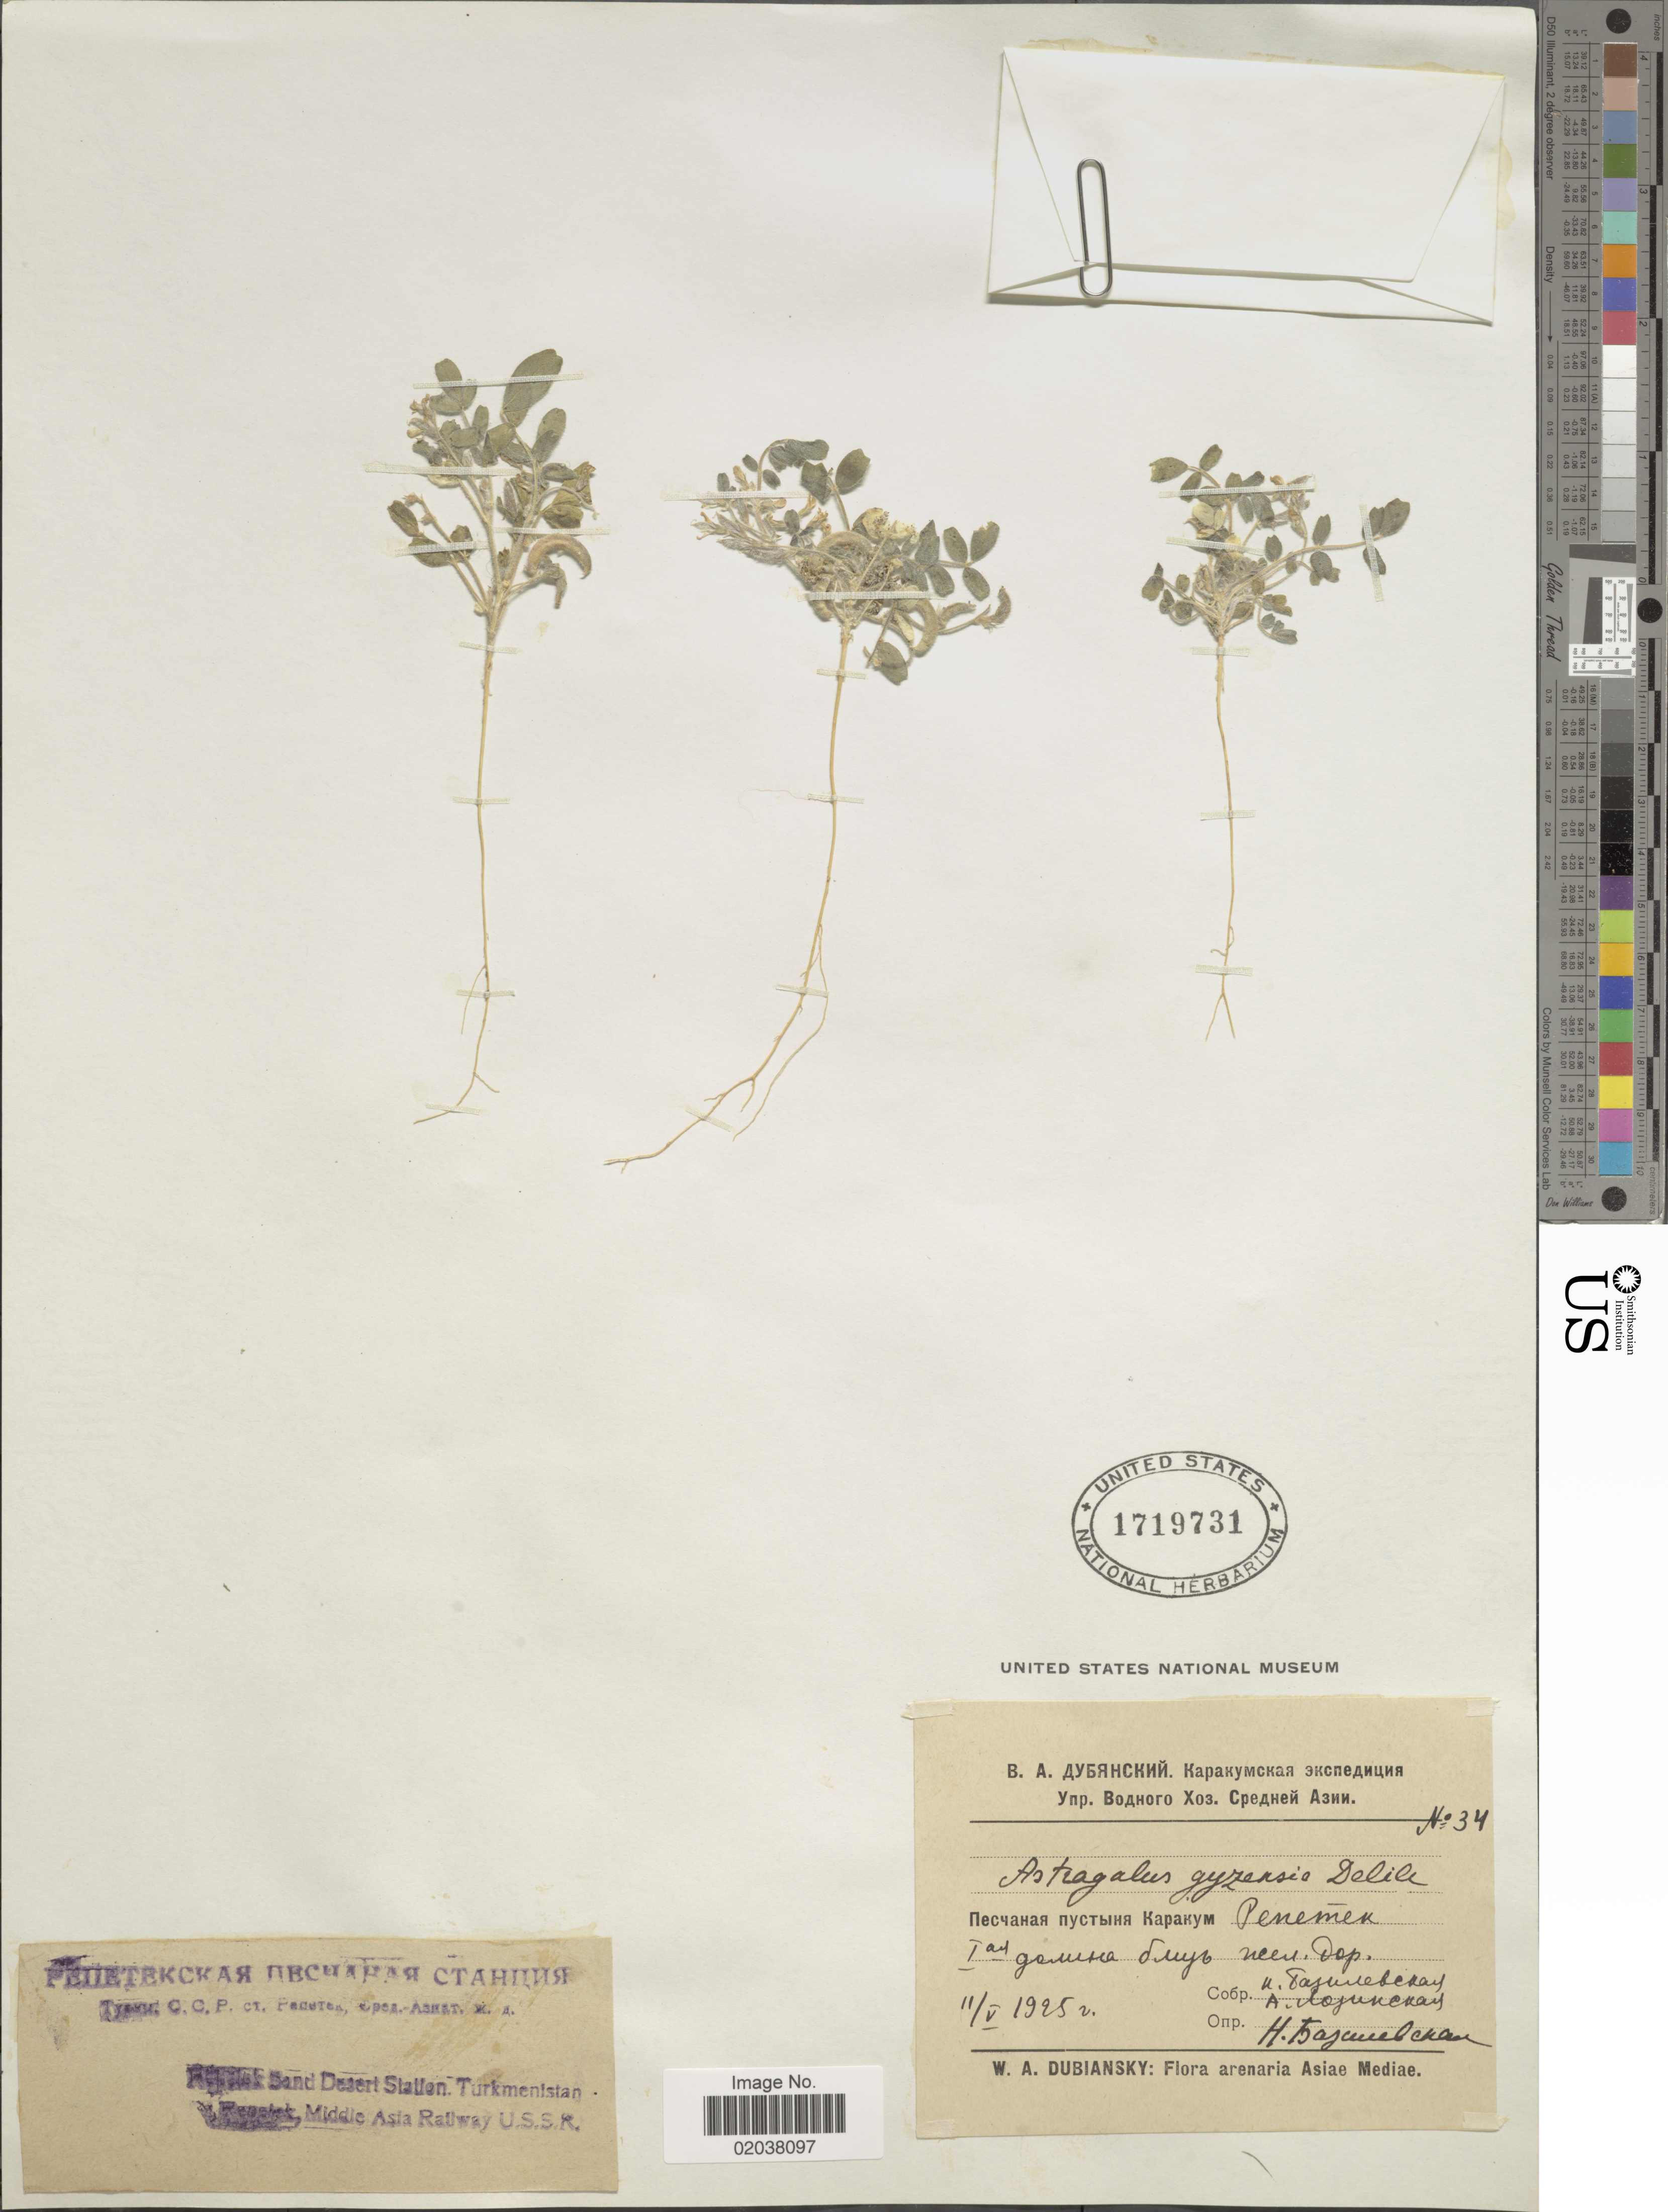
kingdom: Plantae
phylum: Tracheophyta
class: Magnoliopsida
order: Fabales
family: Fabaceae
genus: Astragalus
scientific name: Astragalus gyzensis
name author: Delile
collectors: N. Bazilevskaya & A. Lozinskaya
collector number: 34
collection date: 1925-05-11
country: Turkmenistan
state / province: Lebap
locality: Repetek, Karakum Desert.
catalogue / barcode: US 1719731